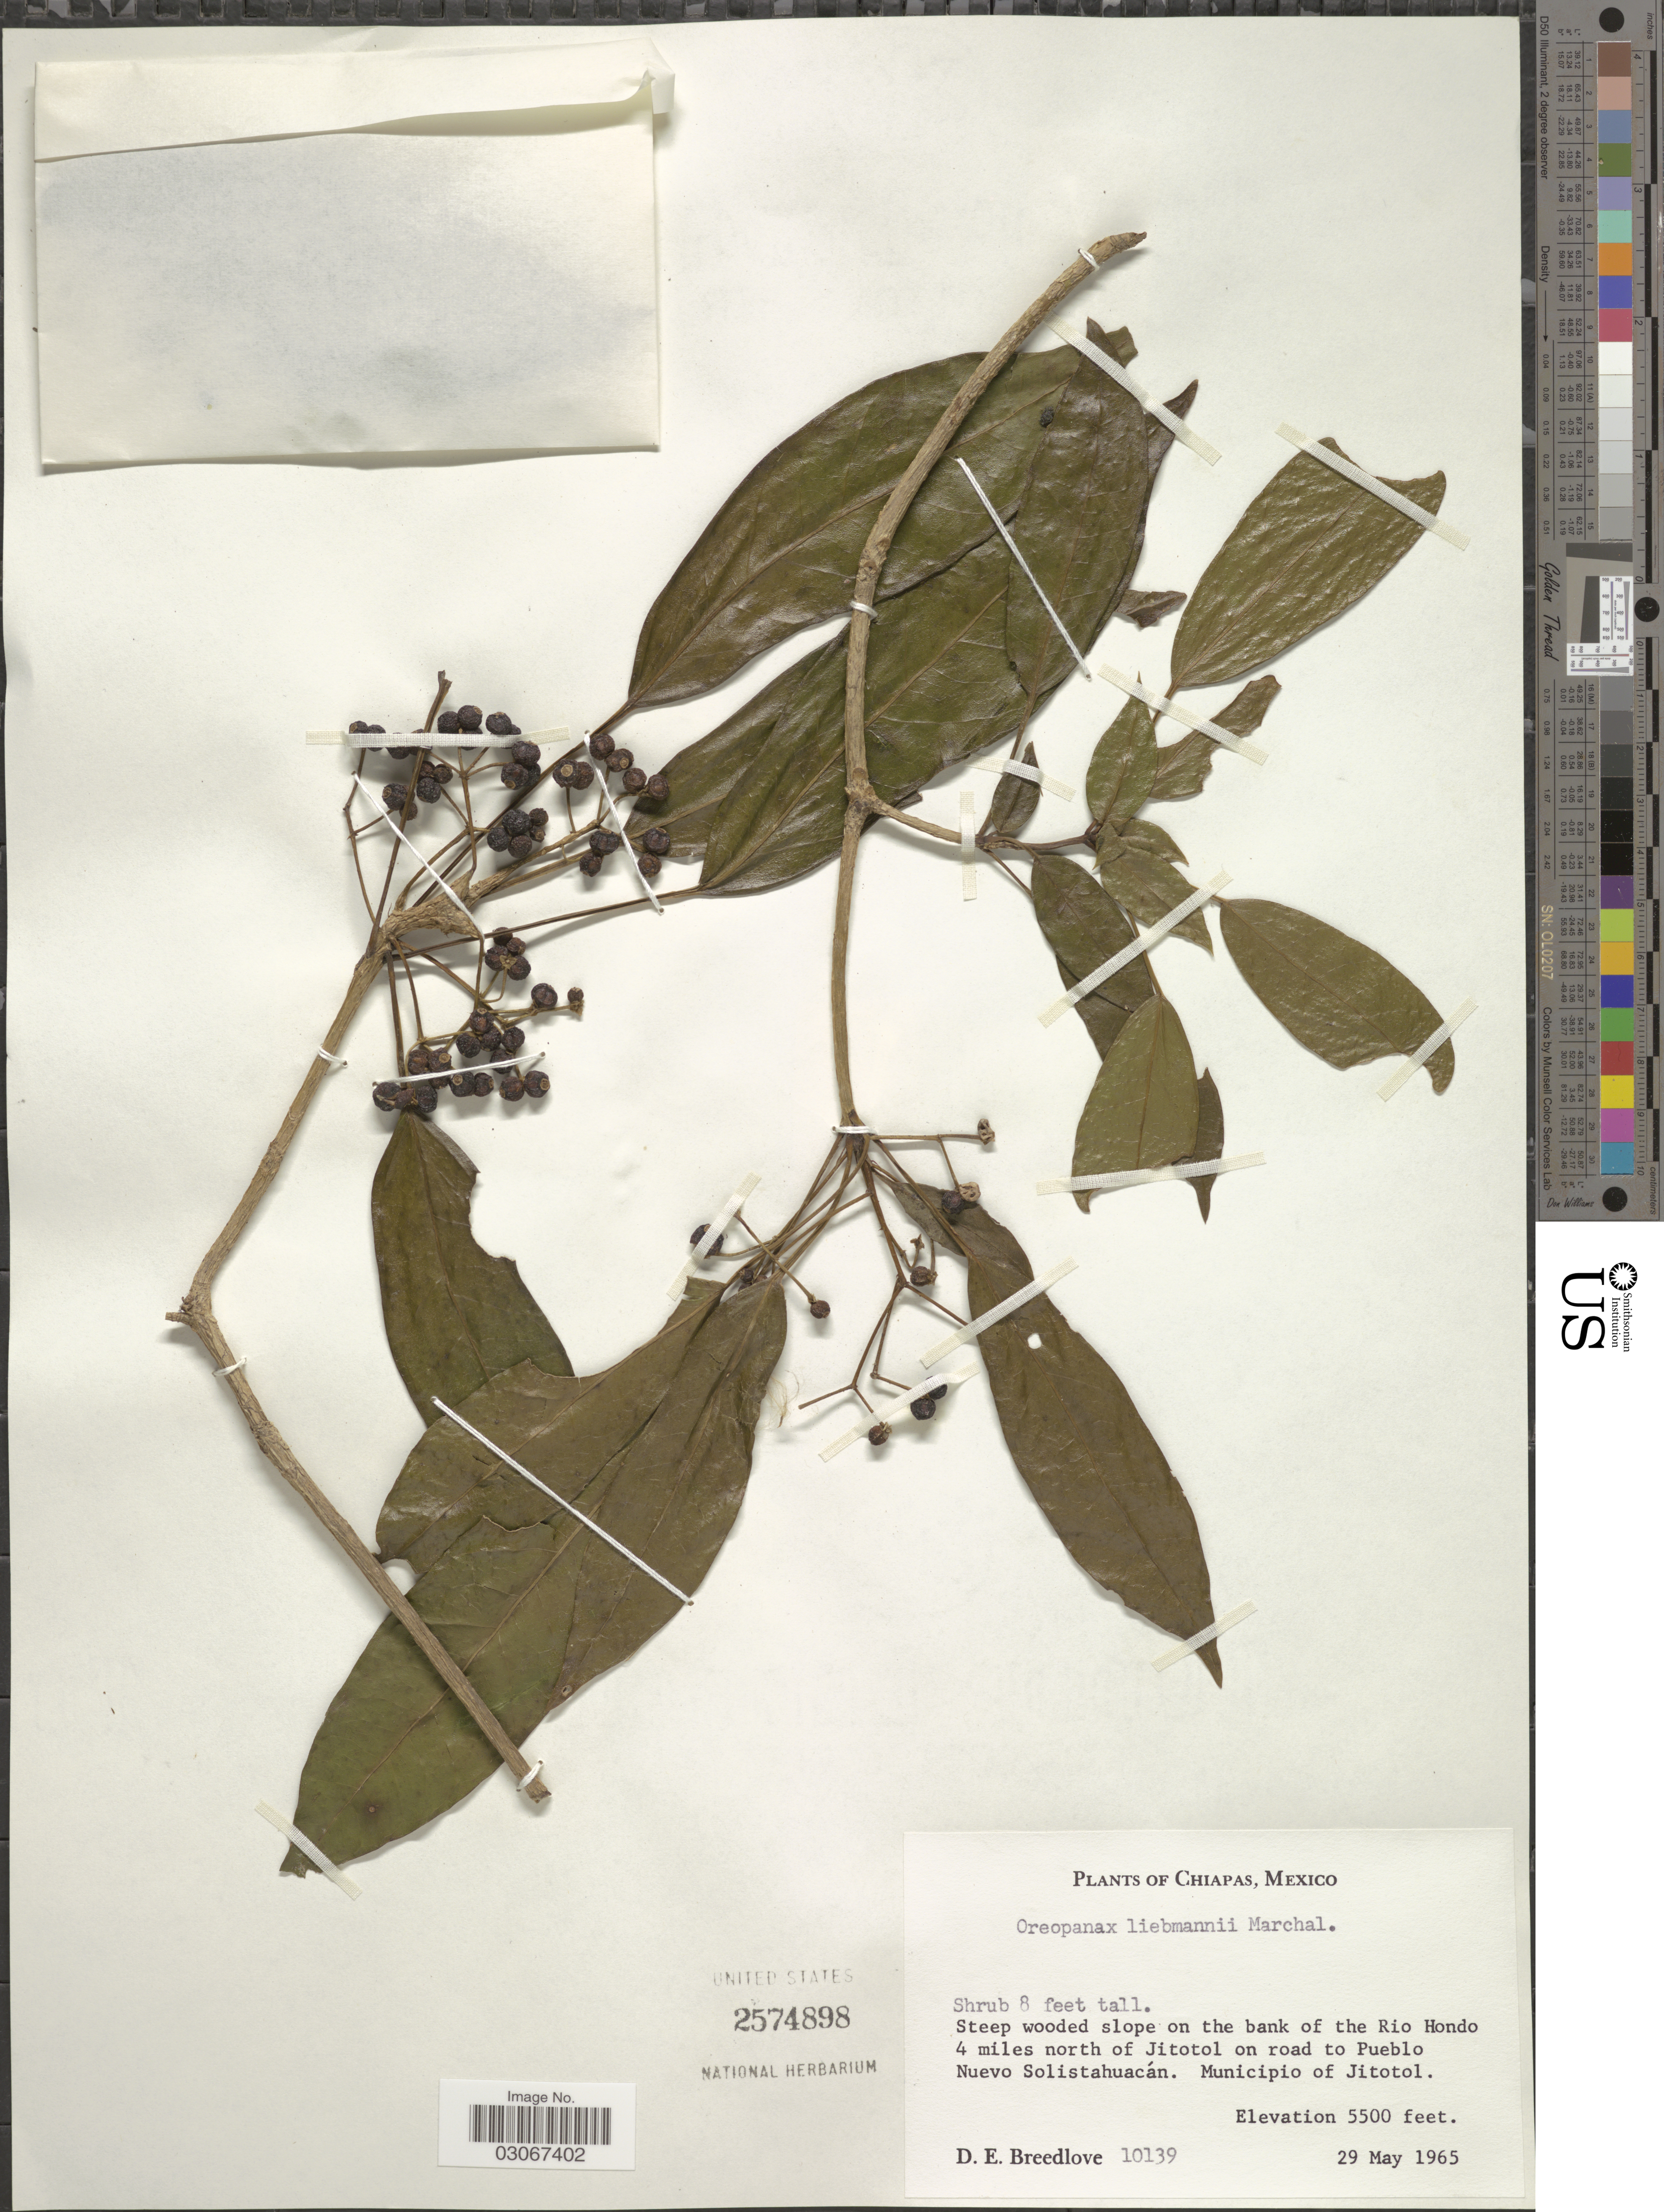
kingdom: Plantae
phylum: Tracheophyta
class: Magnoliopsida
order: Apiales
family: Araliaceae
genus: Oreopanax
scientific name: Oreopanax liebmannii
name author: Marchal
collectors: D. E. Breedlove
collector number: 10139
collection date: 1965-05-29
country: Mexico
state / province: Chiapas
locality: Steep wooded slope on the bank of the Río Hondo 4 miles north of Jitotol on road to Pueblo Nuevo Solistahuacán, Municipio of Jitotol.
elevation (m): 1676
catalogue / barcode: US 2574898